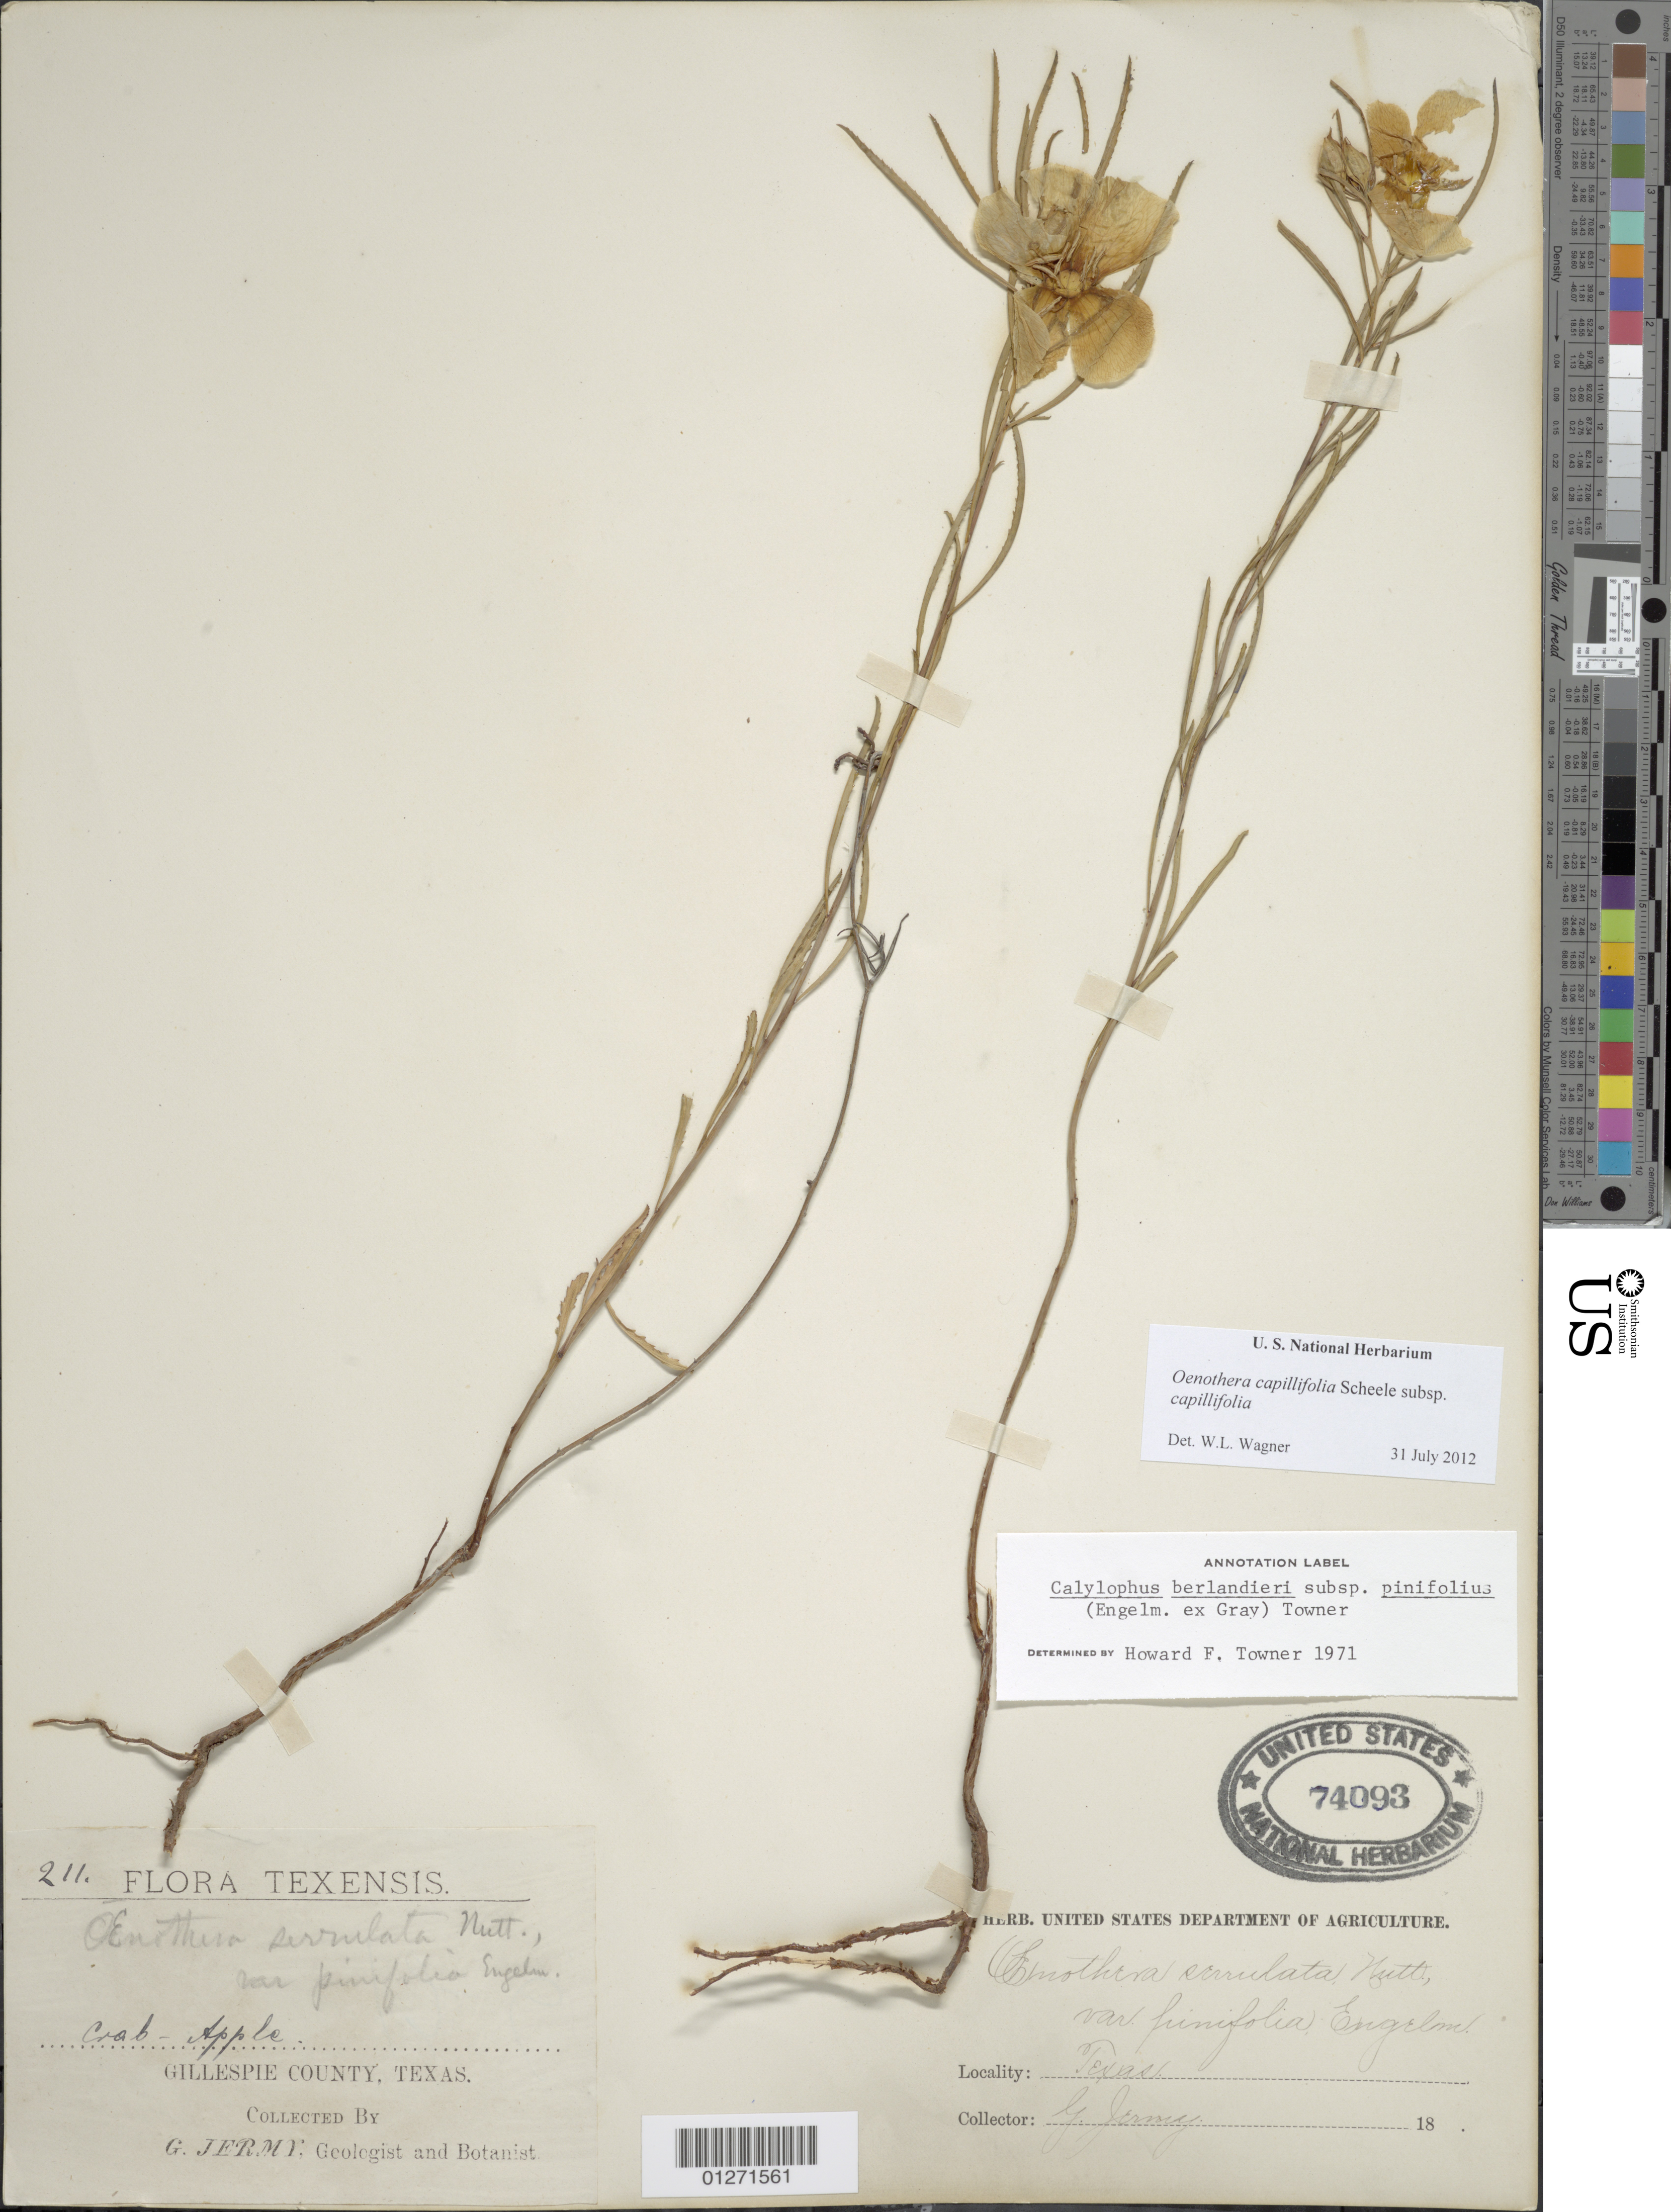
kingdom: Plantae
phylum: Tracheophyta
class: Magnoliopsida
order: Myrtales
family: Onagraceae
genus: Oenothera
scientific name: Oenothera capillifolia subsp. capillifolia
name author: Scheele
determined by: Wagner, W. L., (BOT), Smithsonian Institution - National Museum of Natural History (UNITED STATES)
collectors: G. Jermy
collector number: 211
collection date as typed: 18--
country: United States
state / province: Texas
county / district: Gillespie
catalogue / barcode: US 74093